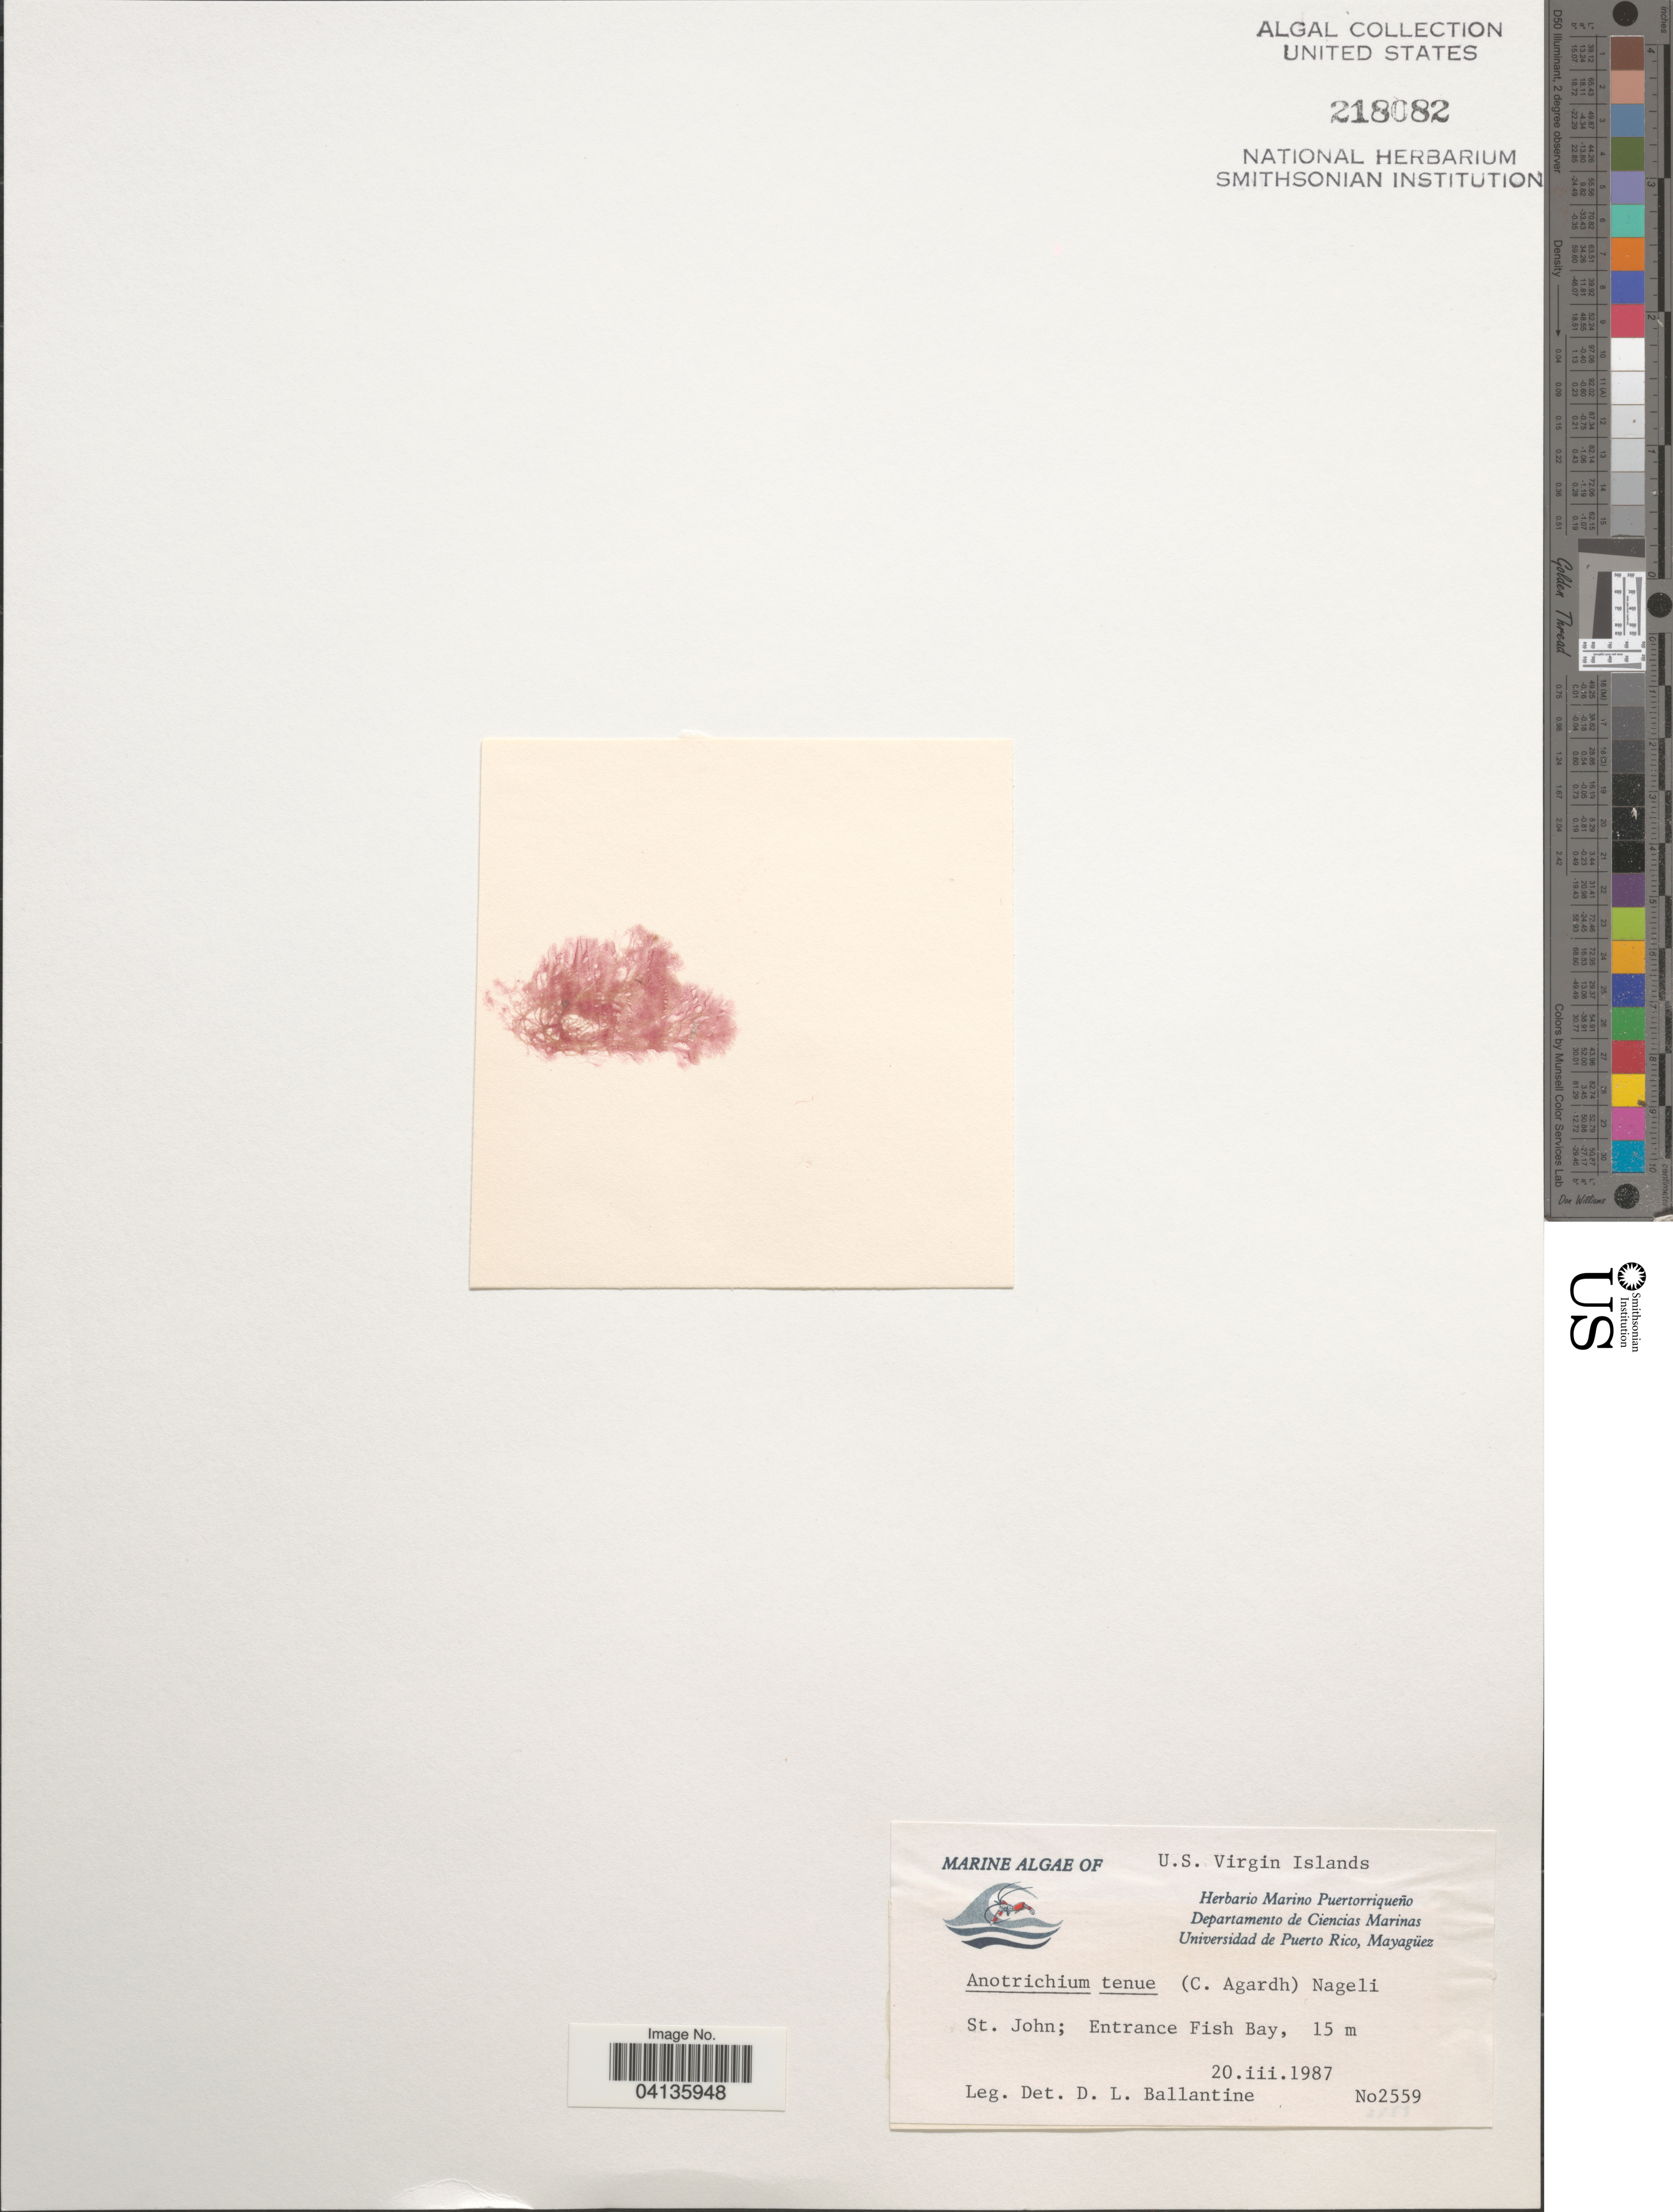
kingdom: Plantae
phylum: Rhodophyta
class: Florideophyceae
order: Ceramiales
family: Wrangeliaceae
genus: Anotrichium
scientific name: Anotrichium tenue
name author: (C. Agardh) Nägeli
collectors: D.L. Ballantine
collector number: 2559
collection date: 1987-03-20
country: U.S. Virgin Islands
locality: St. John; Entrance Fish Bay.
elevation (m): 15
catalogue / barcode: US 218082